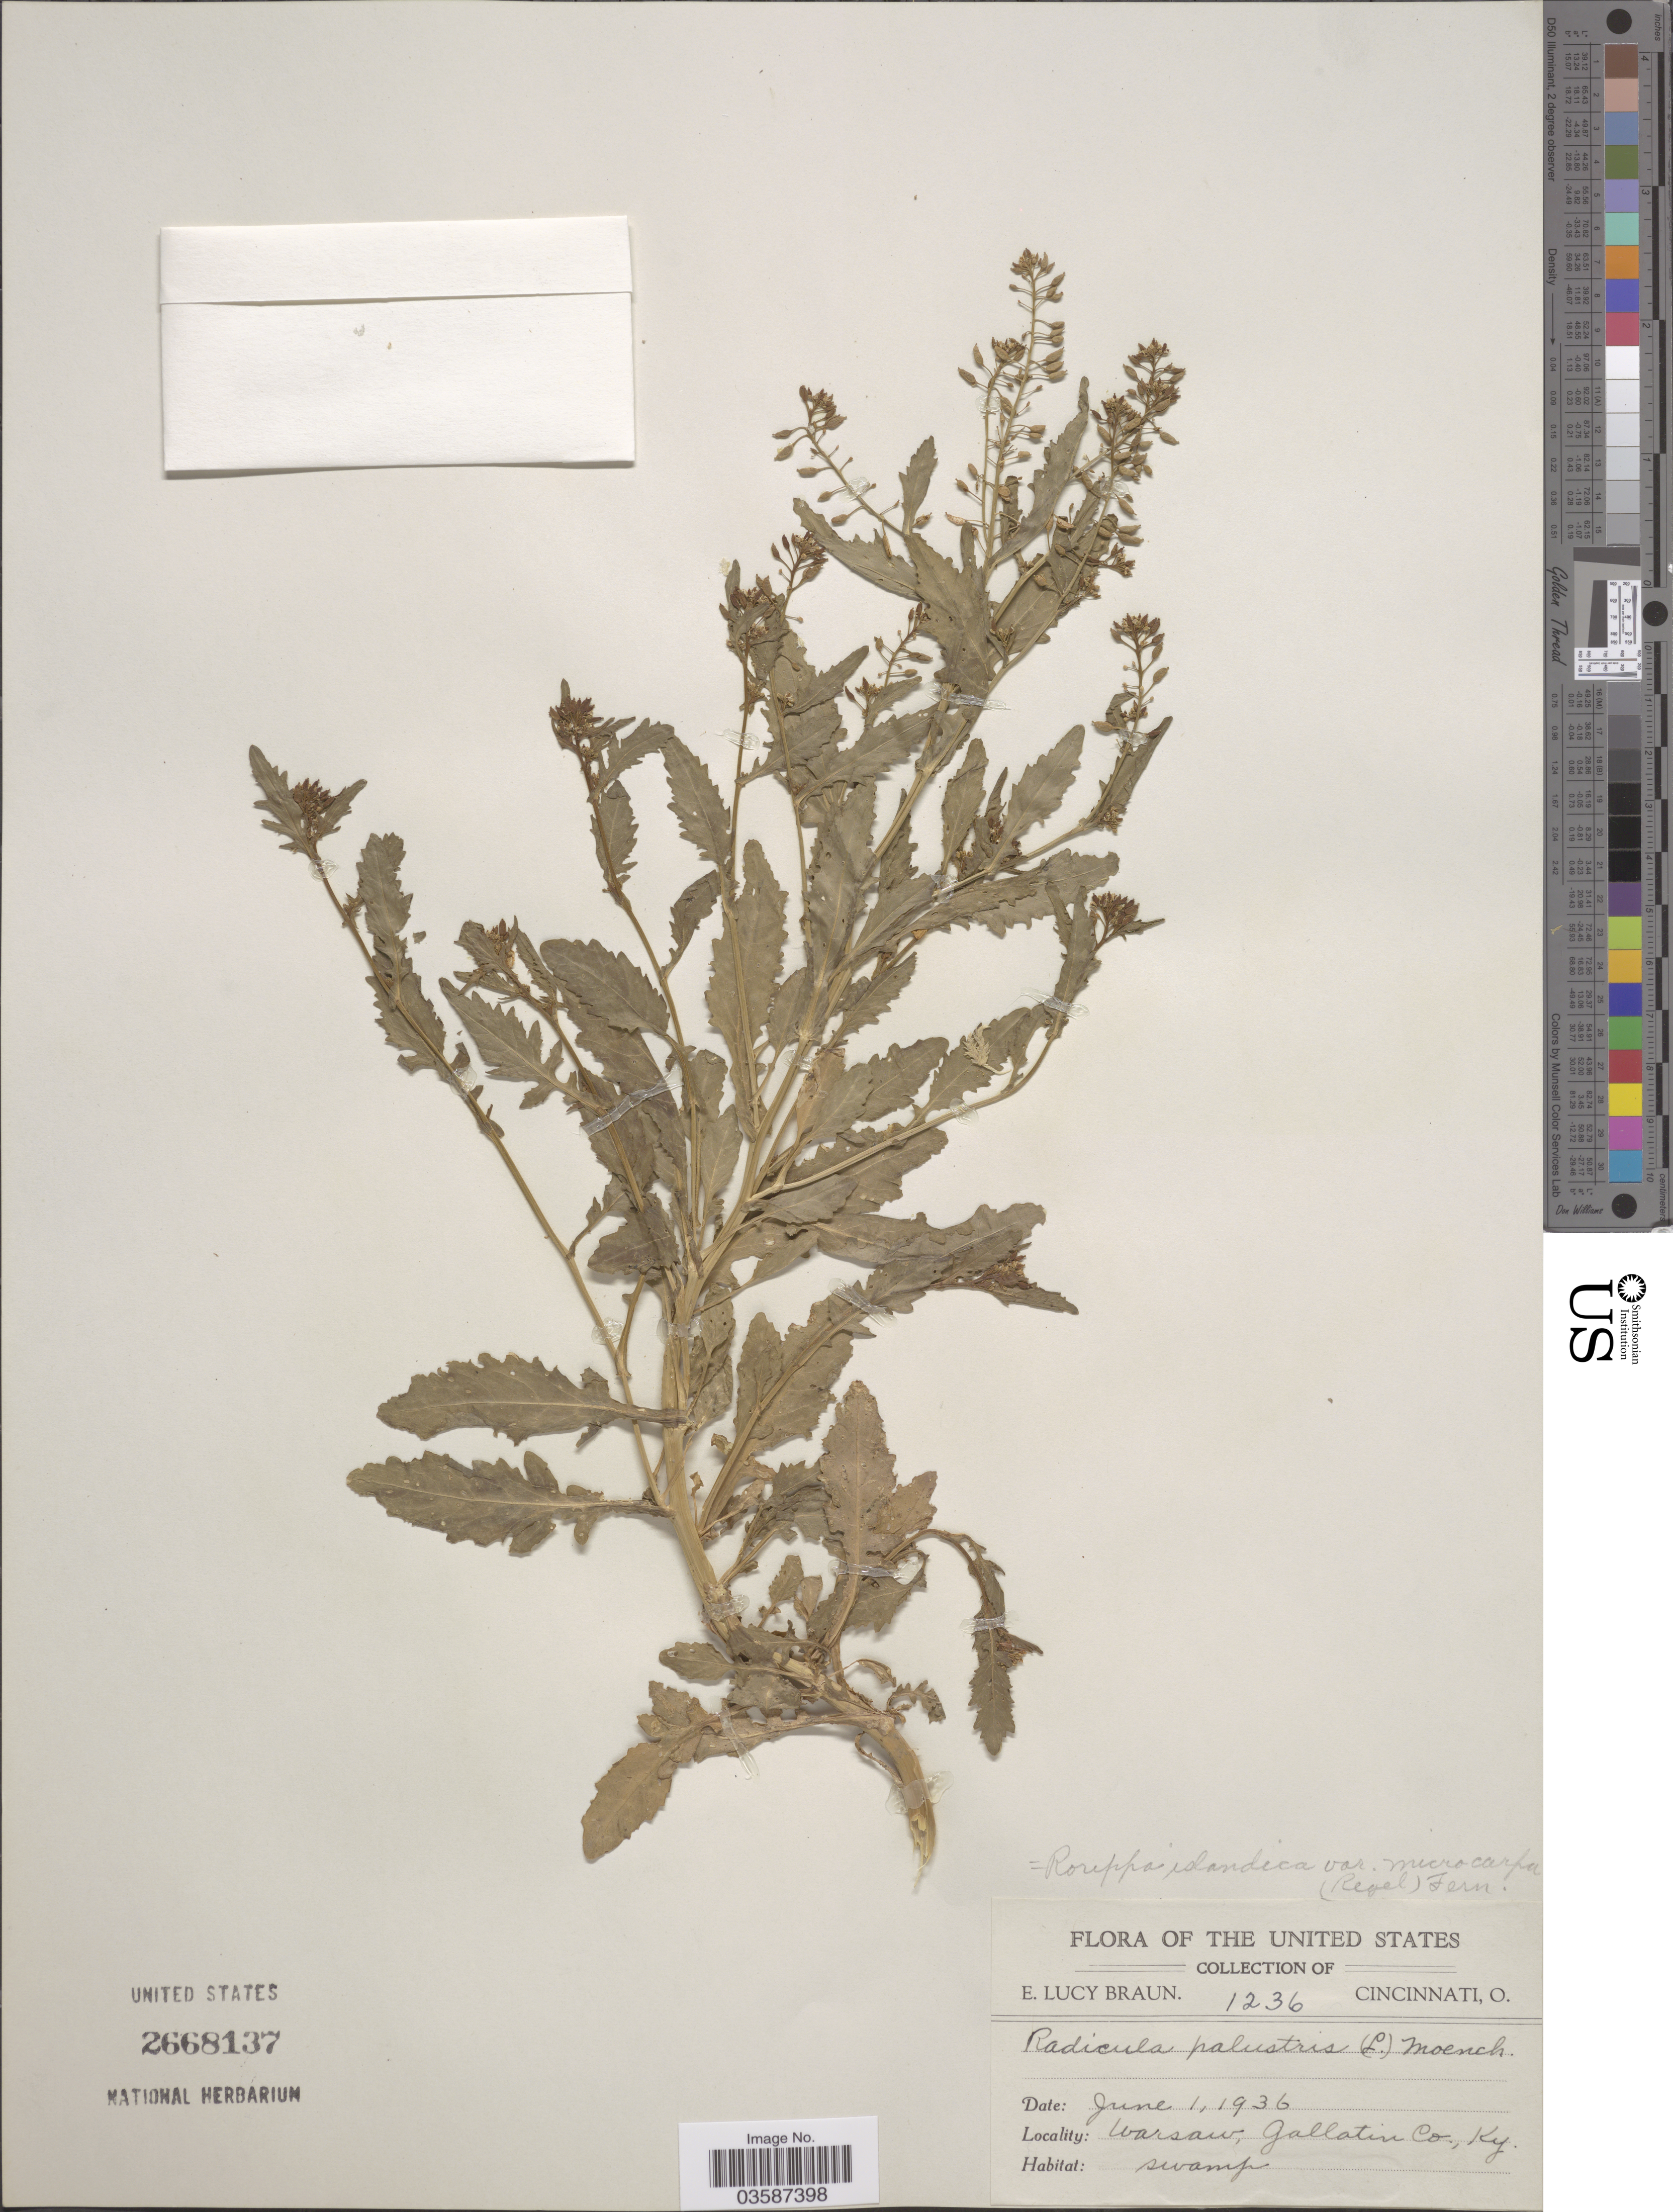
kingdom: Plantae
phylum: Tracheophyta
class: Magnoliopsida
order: Brassicales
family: Brassicaceae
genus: Rorippa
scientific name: Rorippa islandica var. microcarpa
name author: (Regel) Fernald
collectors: E. L. Braun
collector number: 1236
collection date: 1936-06-01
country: United States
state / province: Kentucky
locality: Warsaw, Gallatin Co., Ky.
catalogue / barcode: US 2668137